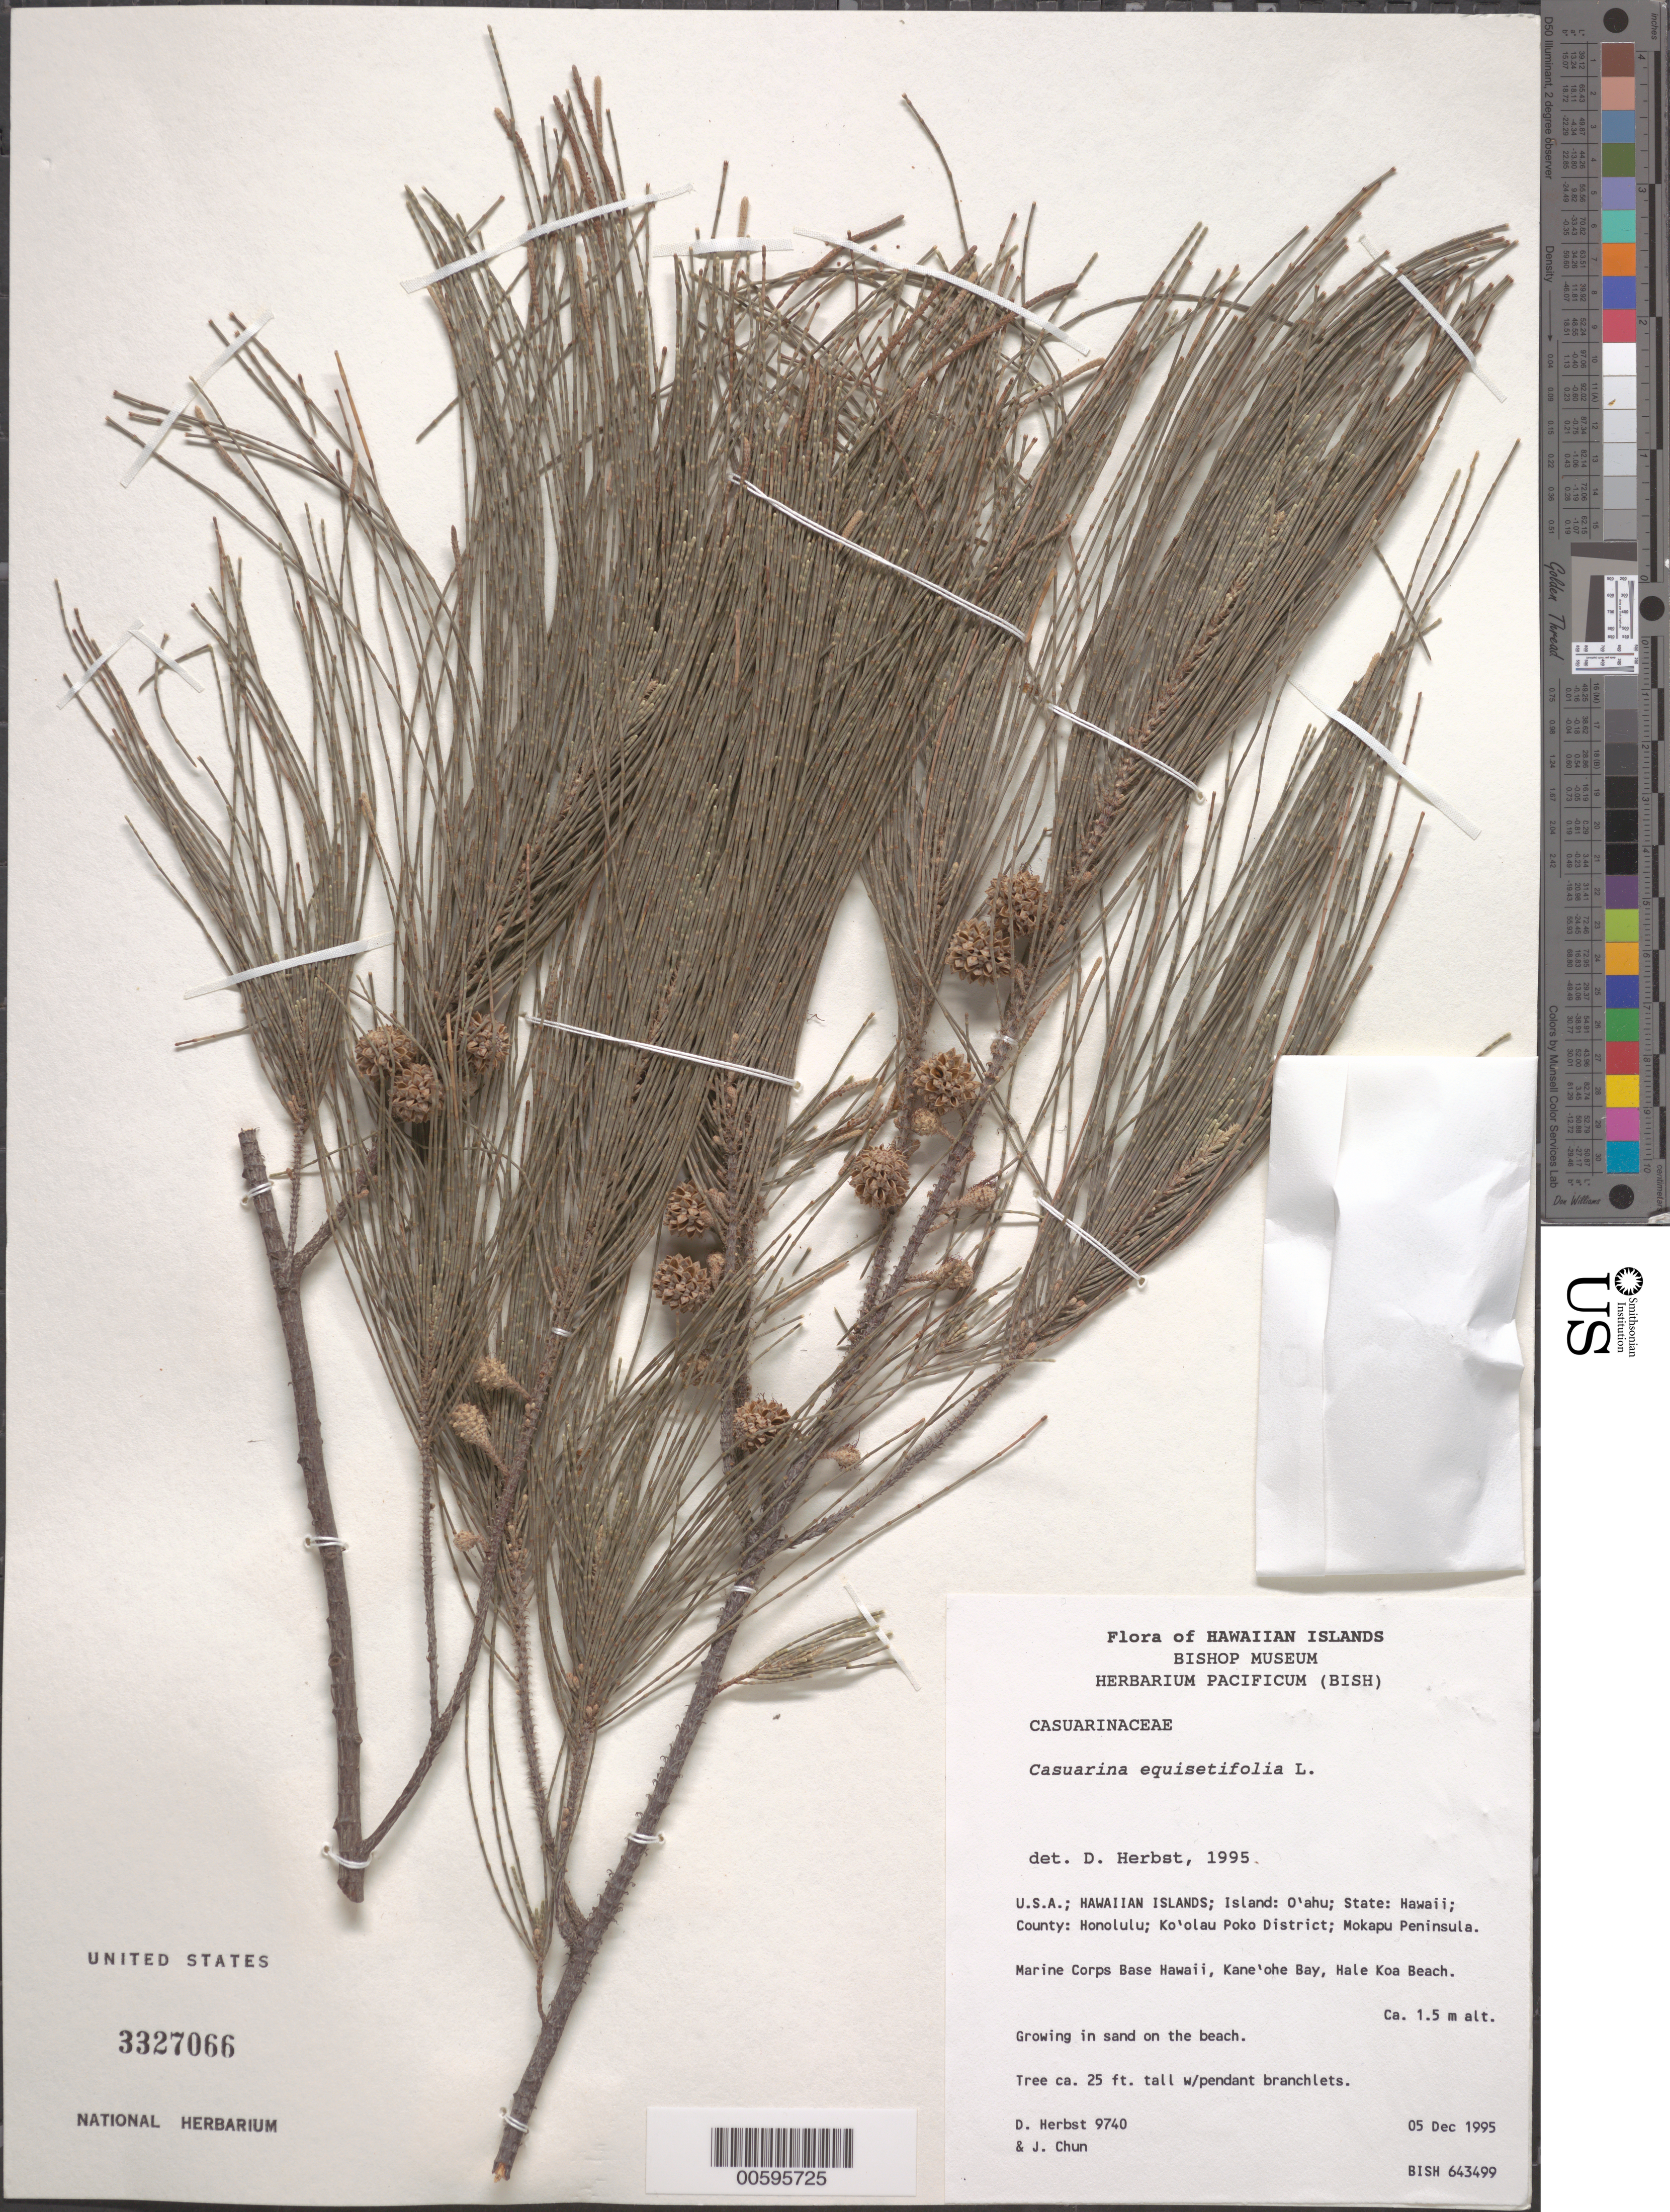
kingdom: Plantae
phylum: Tracheophyta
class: Magnoliopsida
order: Fagales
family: Casuarinaceae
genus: Casuarina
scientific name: Casuarina equisetifolia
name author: L.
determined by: Herbst, D. R.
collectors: D. R. Herbst & J. Chun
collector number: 9740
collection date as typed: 5 Dec 1995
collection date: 1995-12-05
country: United States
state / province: Hawaii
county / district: Honolulu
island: Oahu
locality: Ko'olau Poko Dist; Mokapu Peninsula. Marine Corps Base, Kane'ohe Bay, Hale Koa Beach.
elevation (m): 1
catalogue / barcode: US 3327066